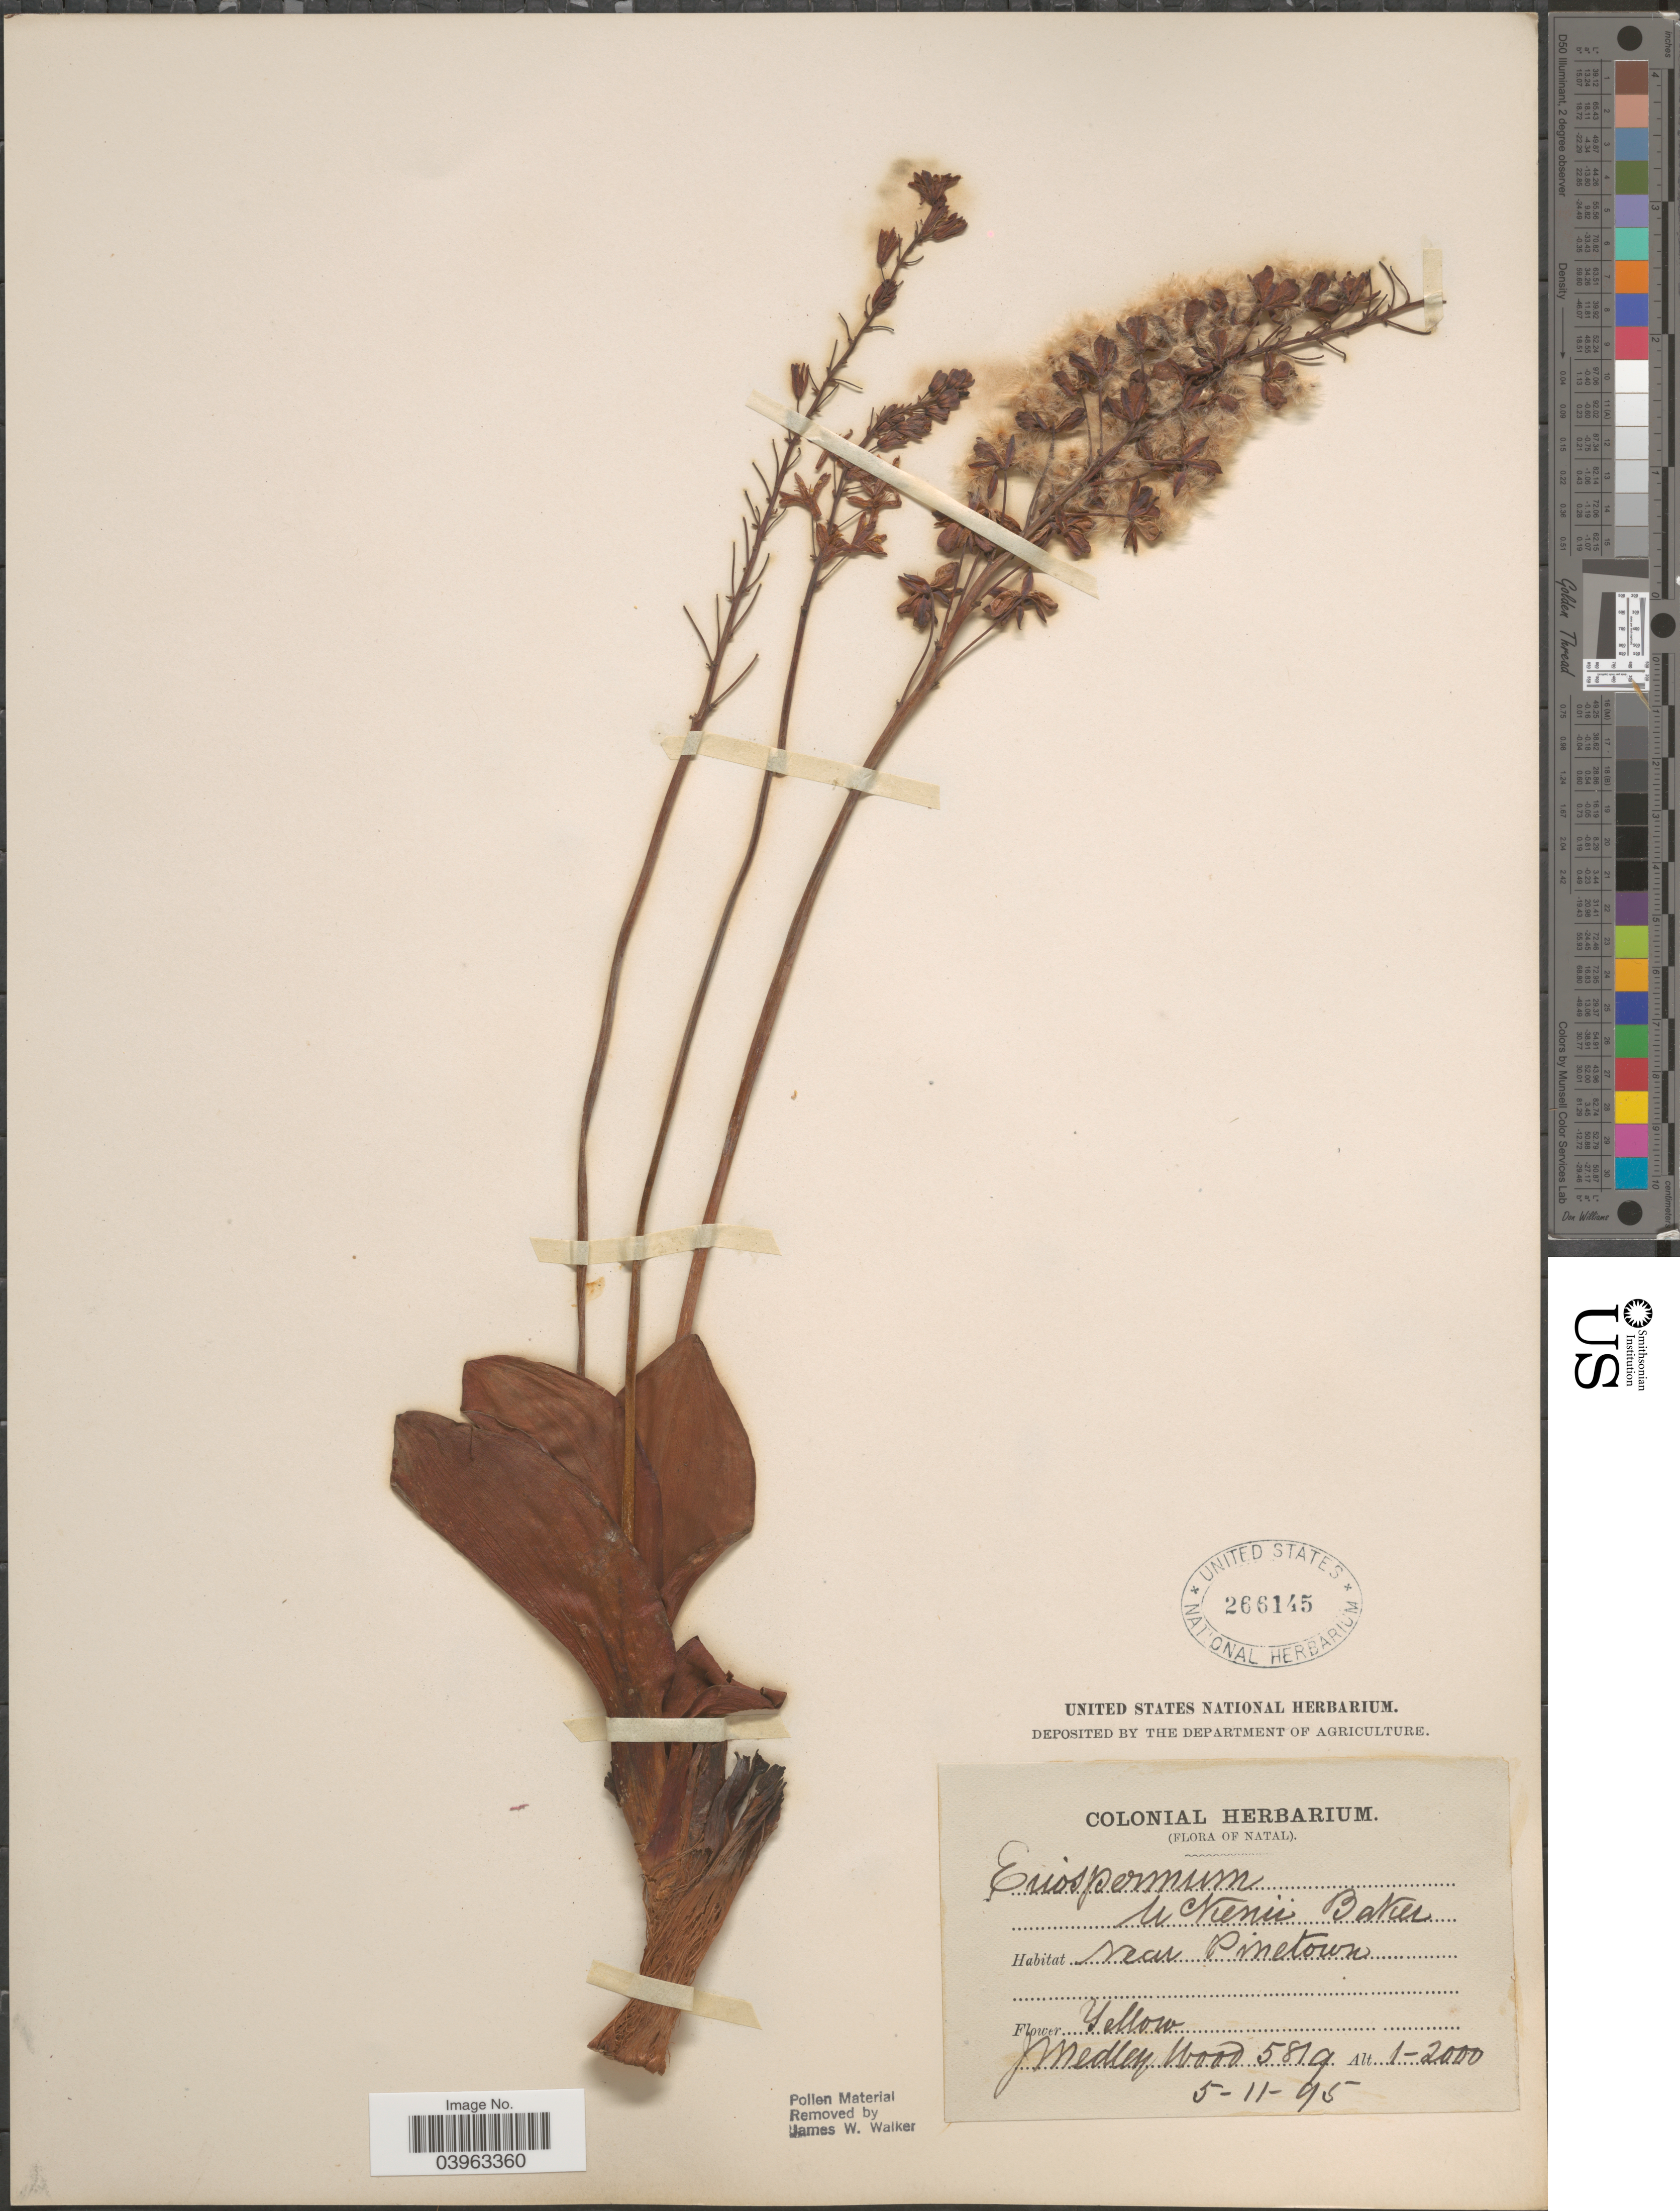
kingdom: Plantae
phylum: Tracheophyta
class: Liliopsida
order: Asparagales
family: Asparagaceae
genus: Eriospermum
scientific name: Eriospermum mackenii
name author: (Hook. f.) Baker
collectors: J. M. Wood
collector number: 5819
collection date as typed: Transcribed d/m/y: 5/11/95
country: South Africa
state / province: KwaZulu-Natal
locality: Near Pinetown.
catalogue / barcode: US 266145